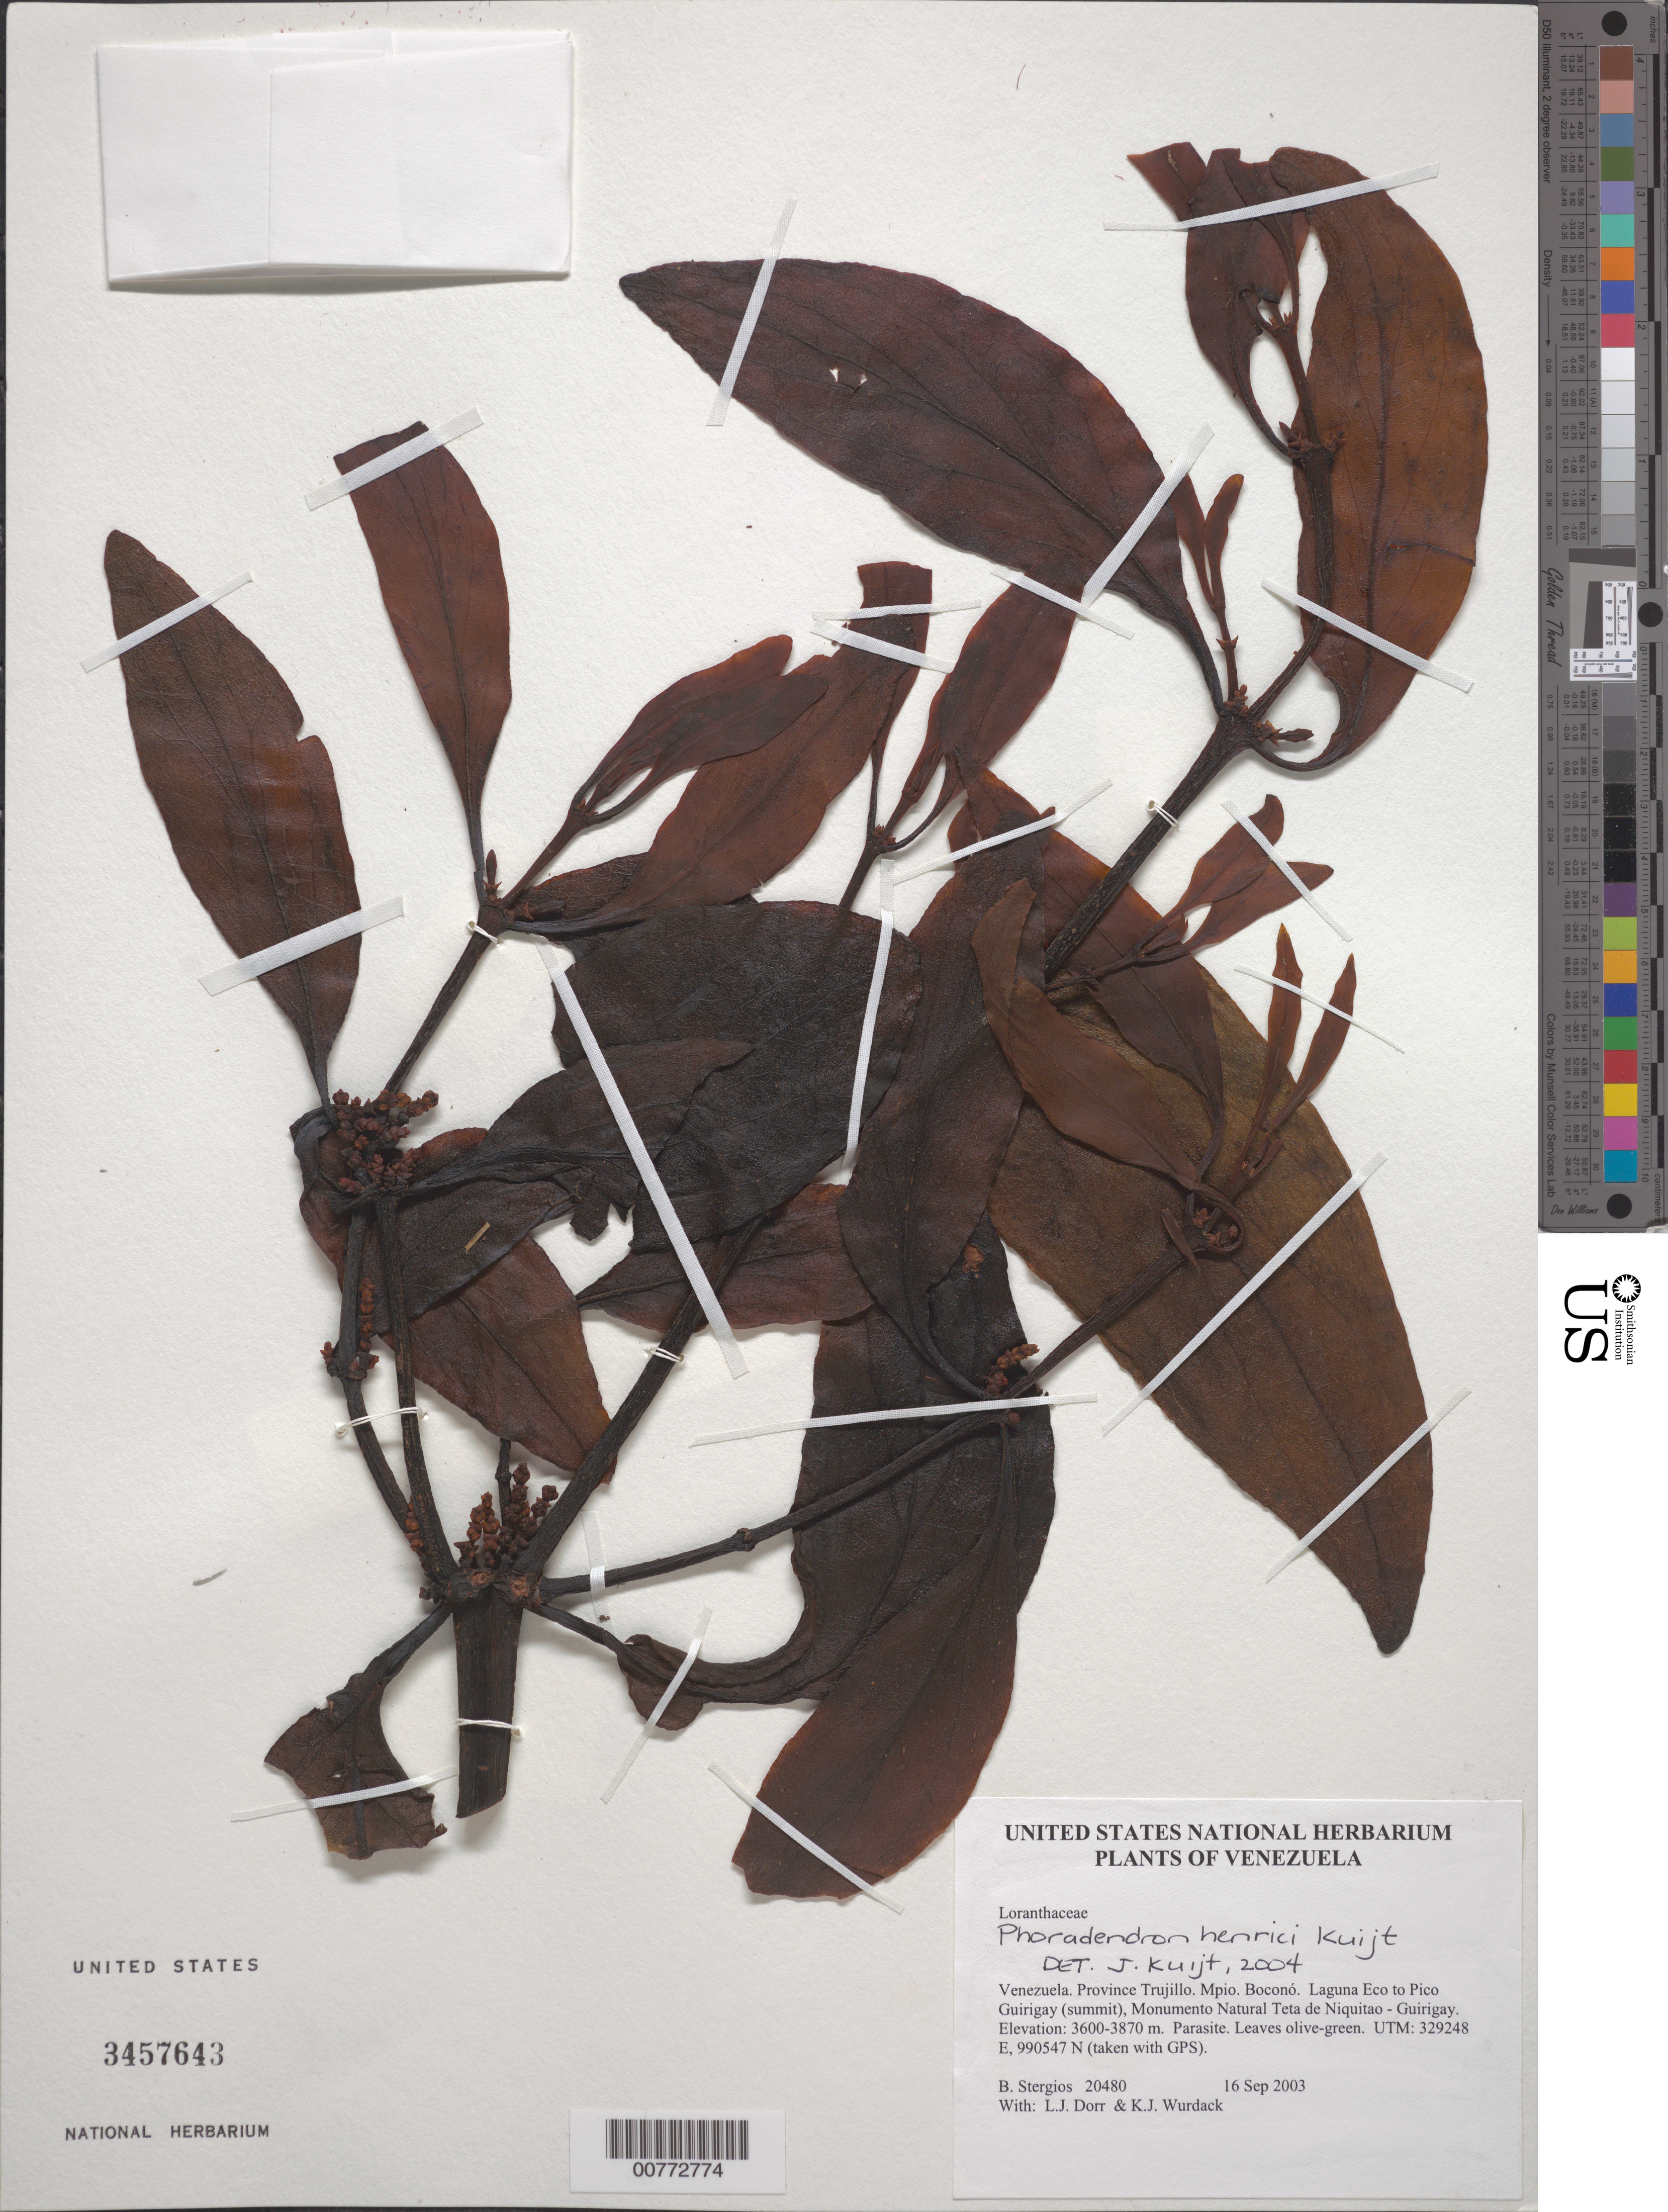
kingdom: Plantae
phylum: Tracheophyta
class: Magnoliopsida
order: Santalales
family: Viscaceae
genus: Phoradendron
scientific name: Phoradendron henrici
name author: Kuijt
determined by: Kuijt, Job, (CANADA)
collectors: B. G. Stergios, L. J. Dorr & K. Wurdack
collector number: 20480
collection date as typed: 16 Sep 2003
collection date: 2003-09-16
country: Venezuela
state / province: Trujillo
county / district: Boconó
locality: Laguna Eco to Pico Guirigay (summit), Monumento Natural Teta de Niquitao - Guirigay.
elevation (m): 3600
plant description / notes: CTES, F, MO, NY, PORT, US, UVIC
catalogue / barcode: US 3457643